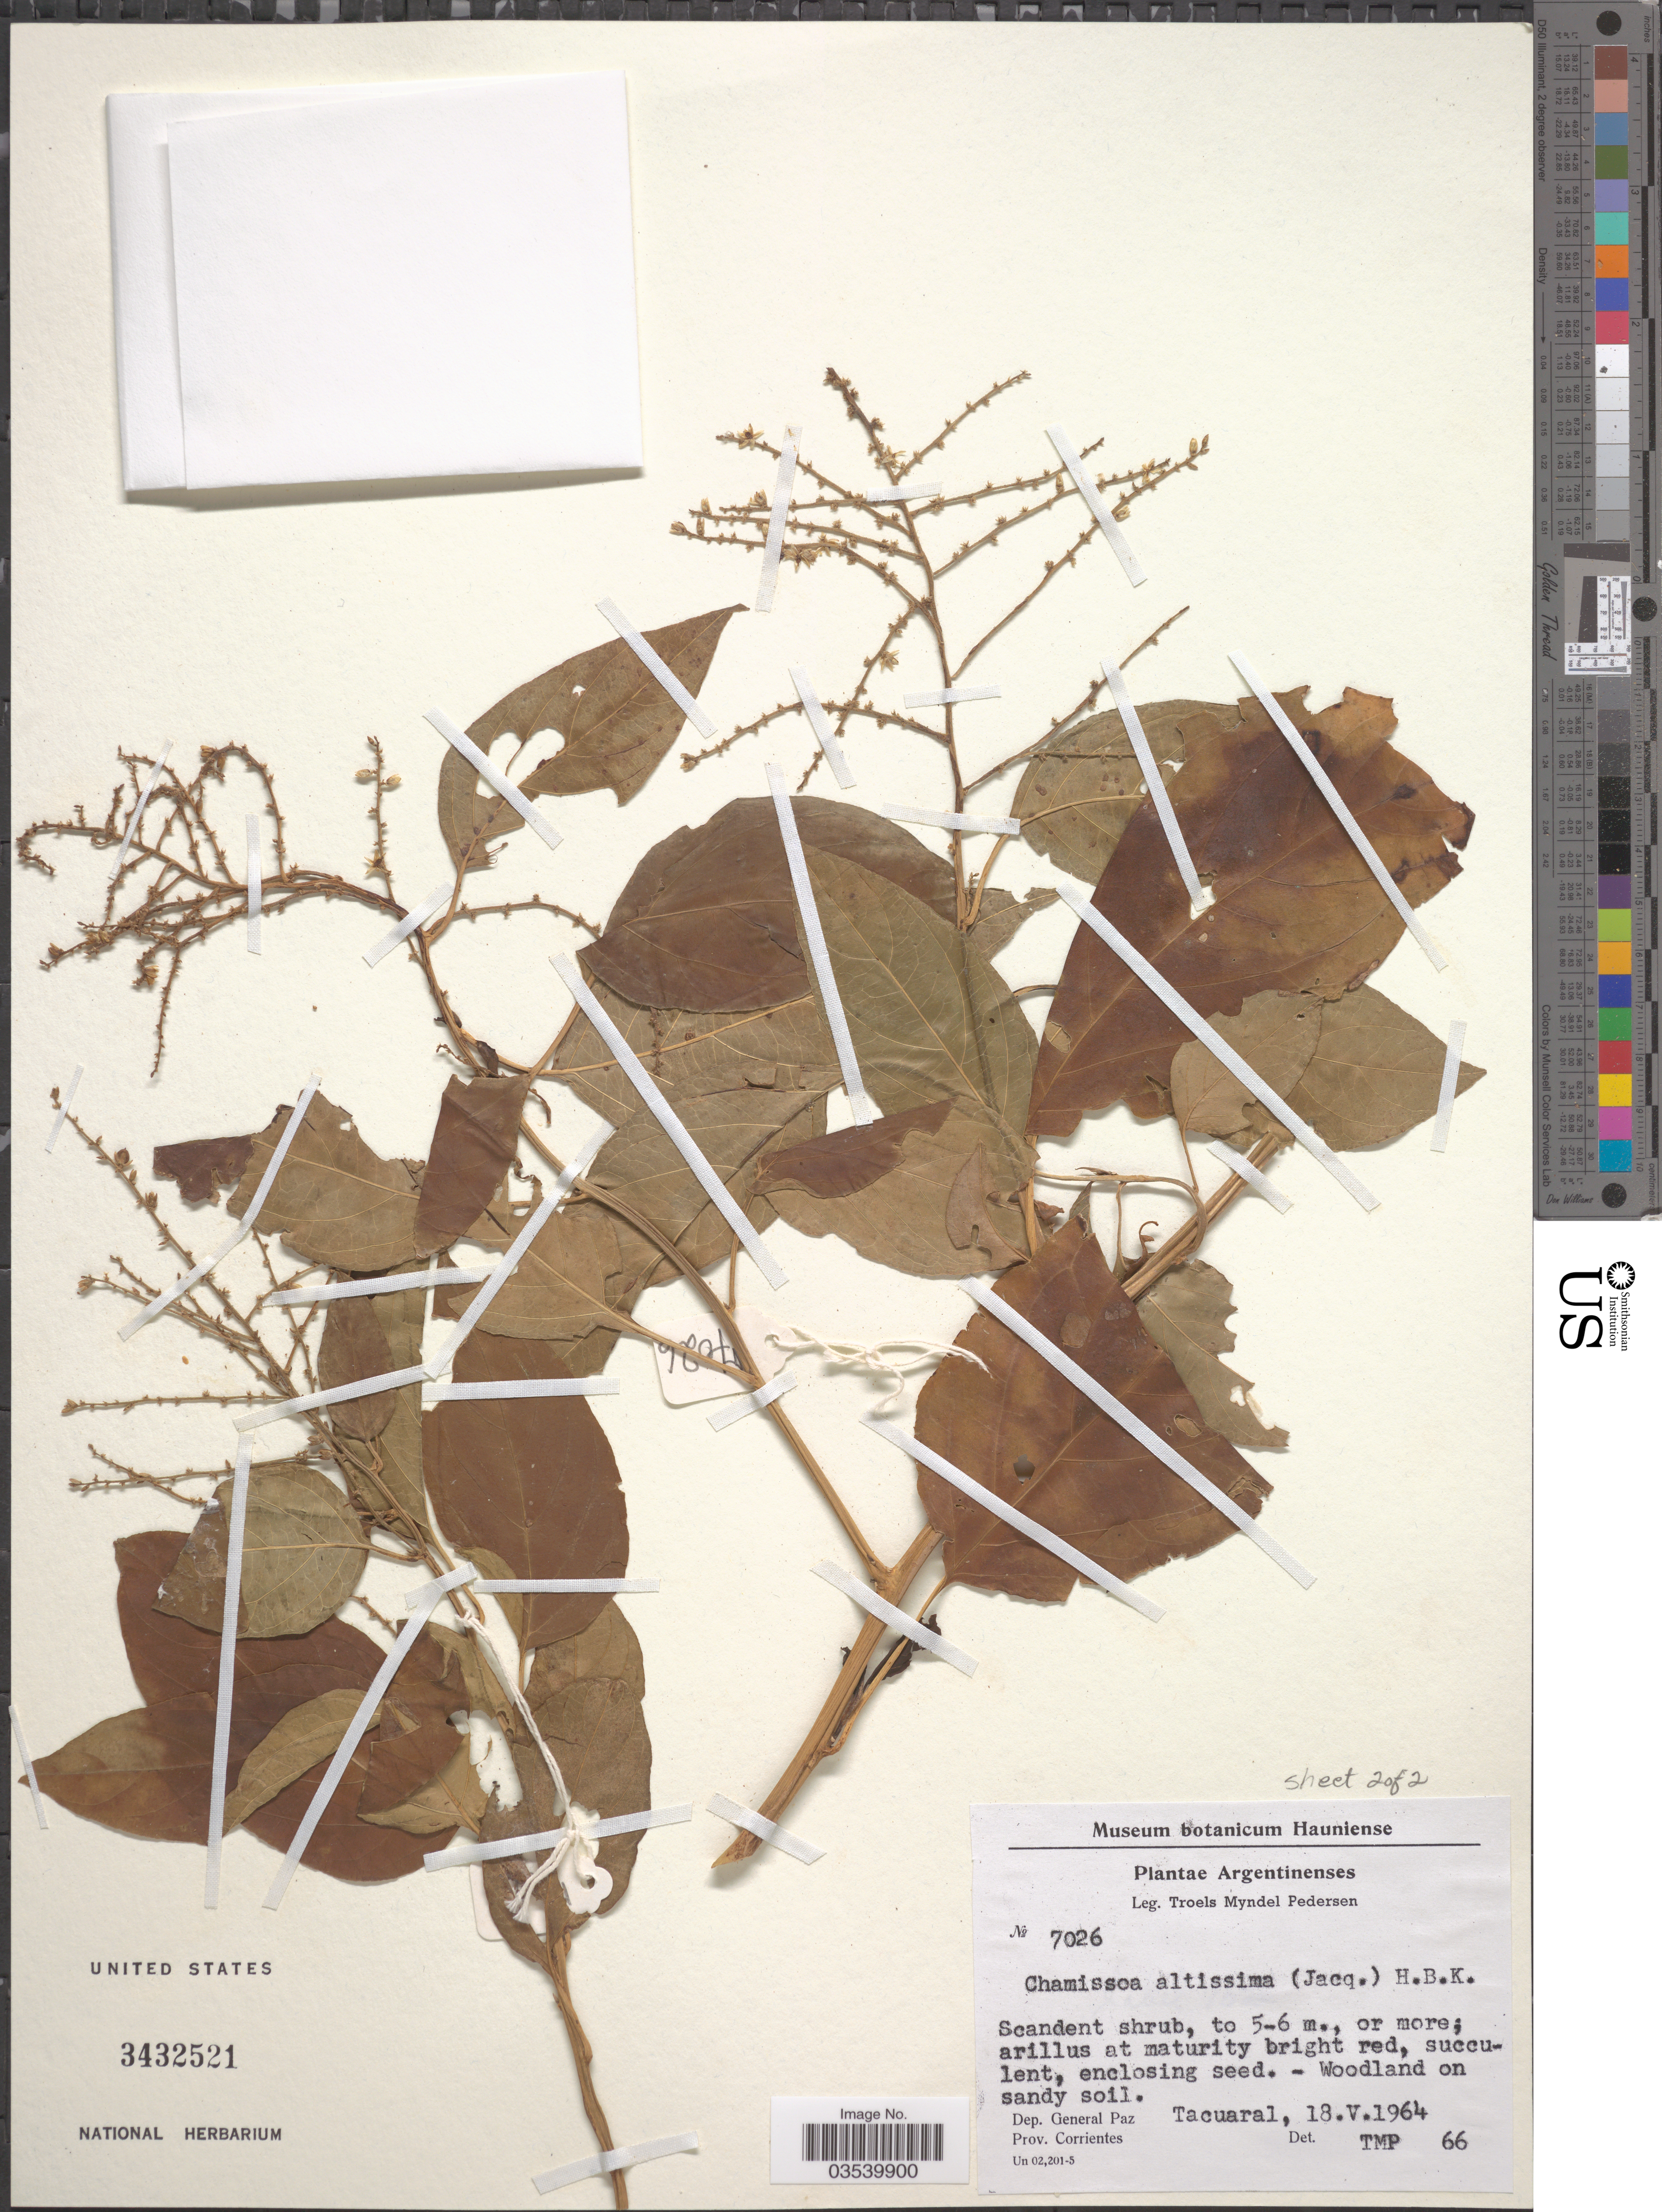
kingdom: Plantae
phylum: Tracheophyta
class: Magnoliopsida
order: Caryophyllales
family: Amaranthaceae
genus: Chamissoa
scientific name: Chamissoa altissima var. altissima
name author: (Jacq.) Kunth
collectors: T. Pederson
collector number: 7026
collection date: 1964-05-18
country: Argentina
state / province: Corrientes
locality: Dep. General Paz. Tacuaral.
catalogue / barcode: US 3432521